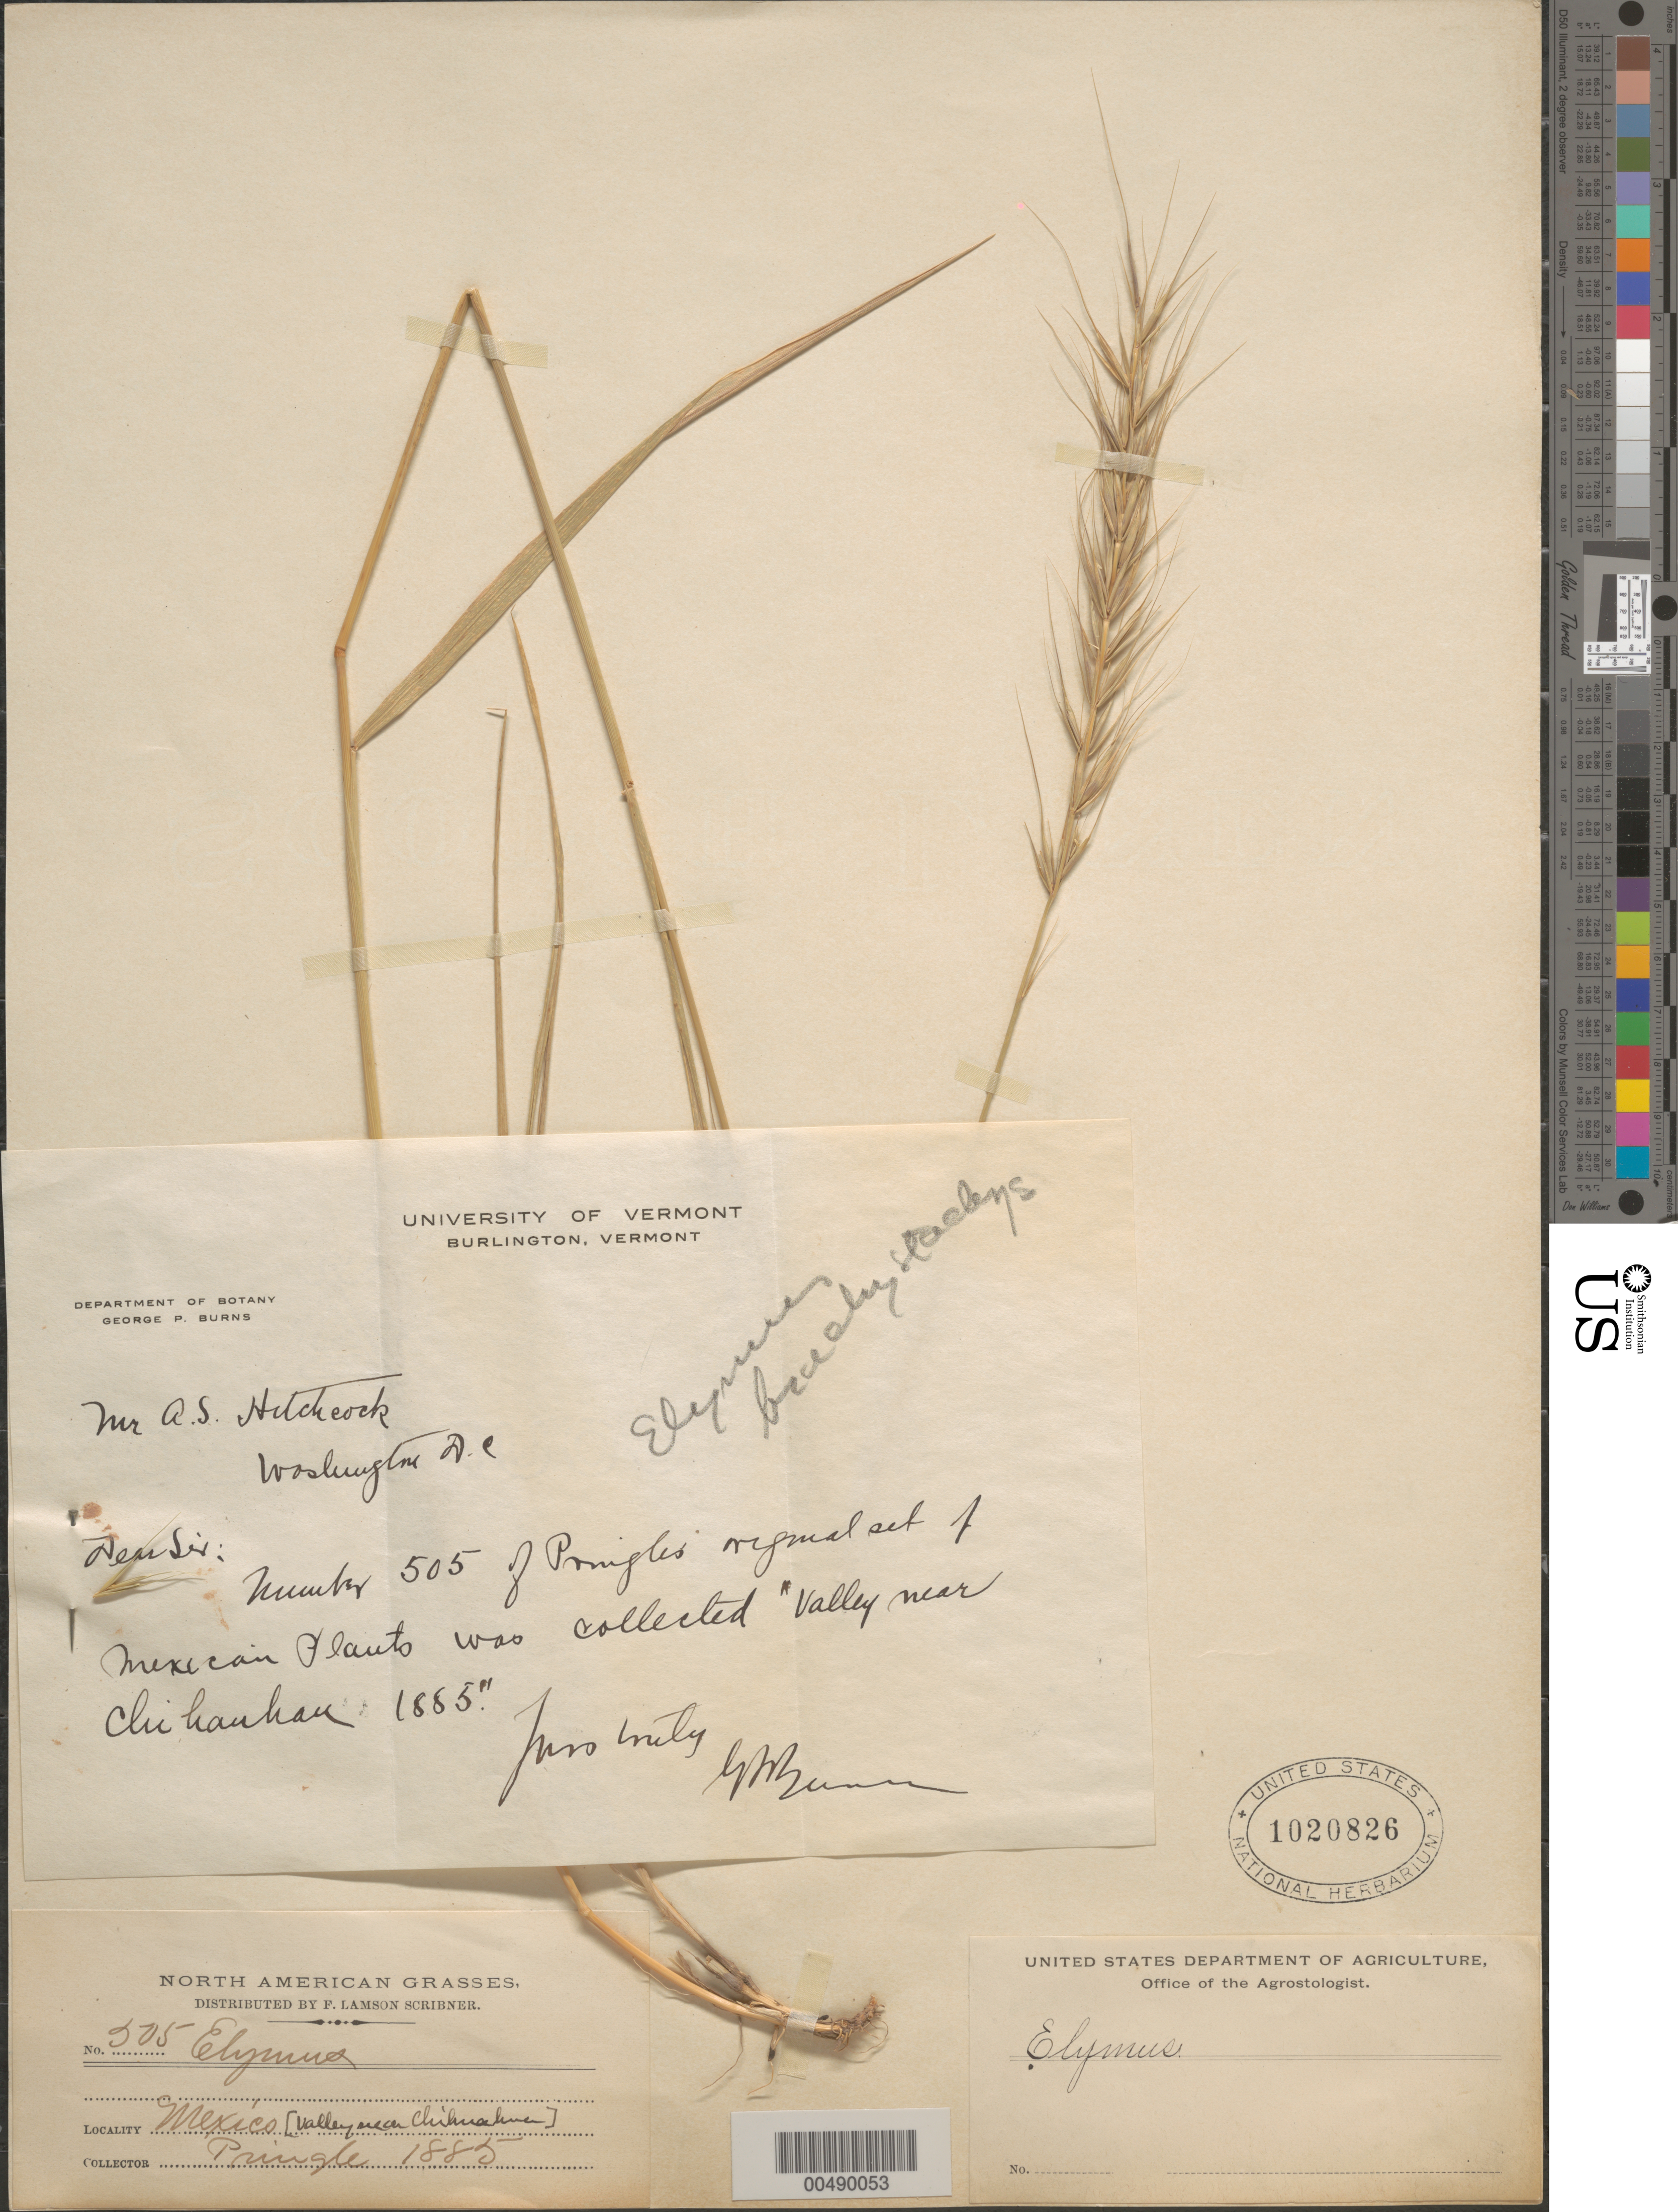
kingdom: Plantae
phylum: Tracheophyta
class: Liliopsida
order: Poales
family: Poaceae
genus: Elymus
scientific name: Elymus canadensis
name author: L.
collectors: -- Pringle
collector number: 505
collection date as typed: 1885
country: Mexico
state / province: Chihuahua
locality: Valley near Chihuahua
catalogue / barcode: US 1020826